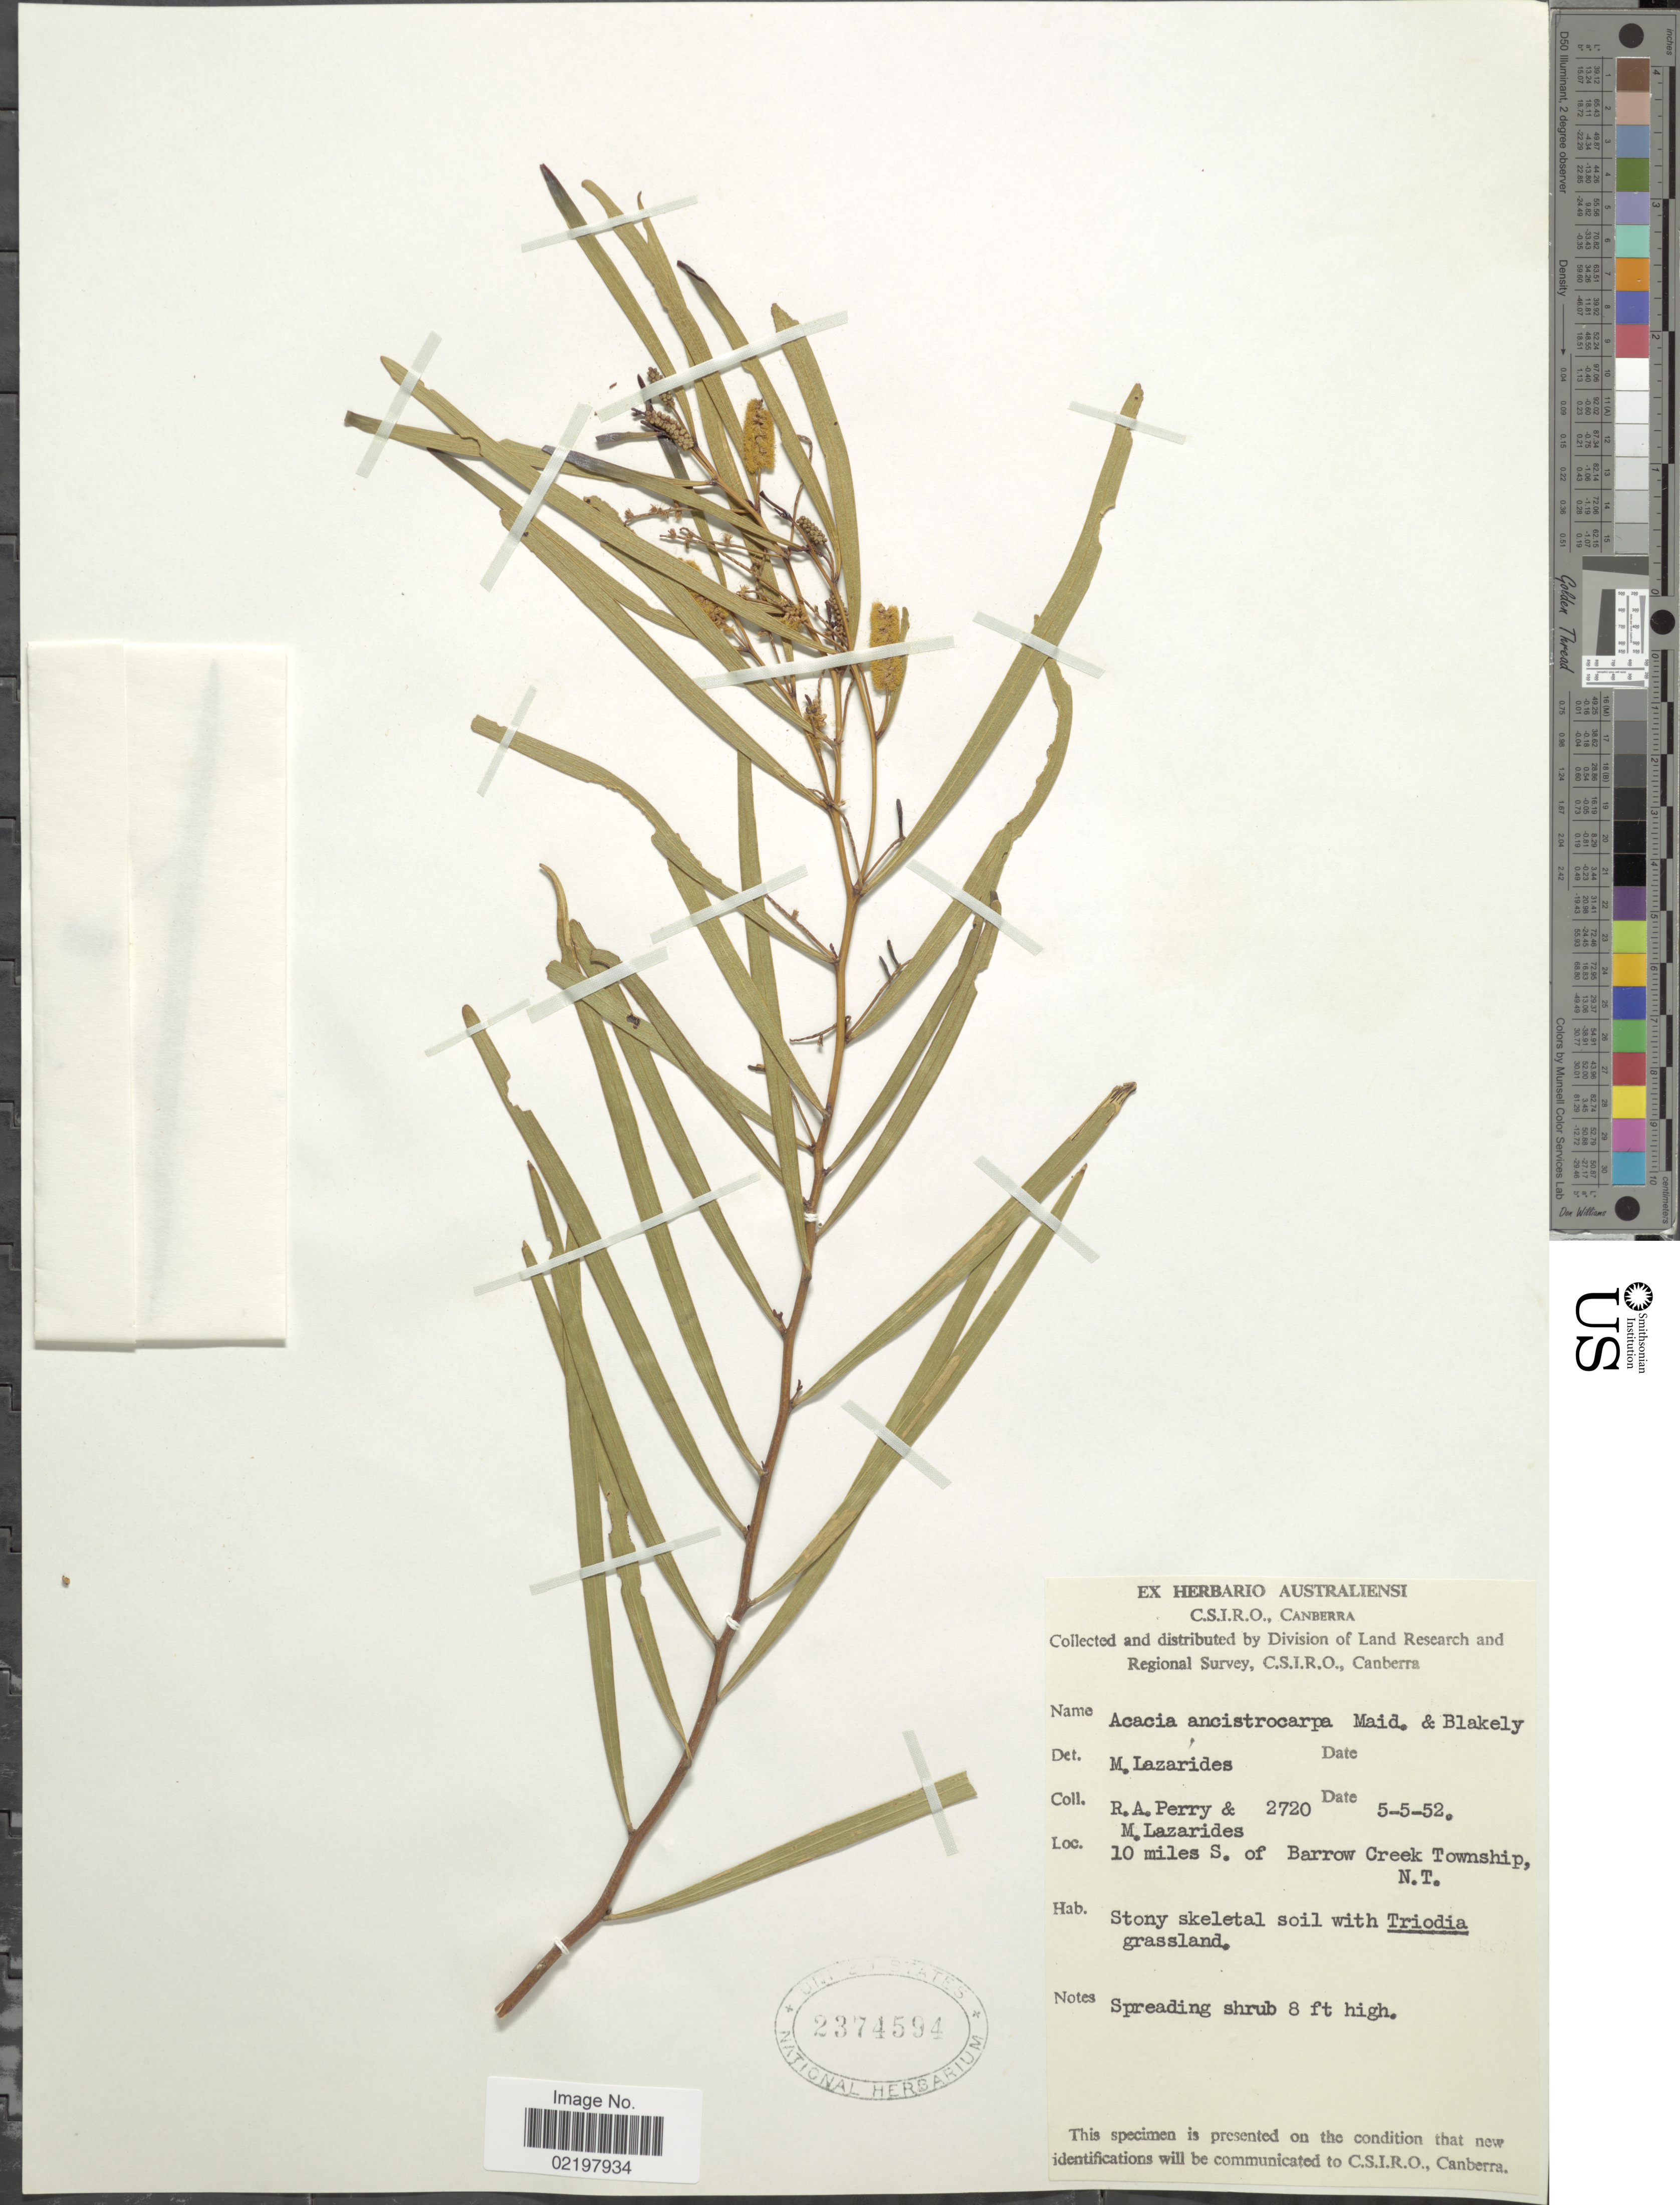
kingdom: Plantae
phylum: Tracheophyta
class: Magnoliopsida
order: Fabales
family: Fabaceae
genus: Acacia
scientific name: Acacia ancistrocarpa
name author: Maiden & Blakeley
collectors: Perry, R. A. & M. Lazarides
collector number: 2720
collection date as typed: Transcribed d/m/y: 5/5/52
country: Australia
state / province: Northern Territory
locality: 10 miles S. of Barrow Creek Township, N. T.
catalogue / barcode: US 2374594